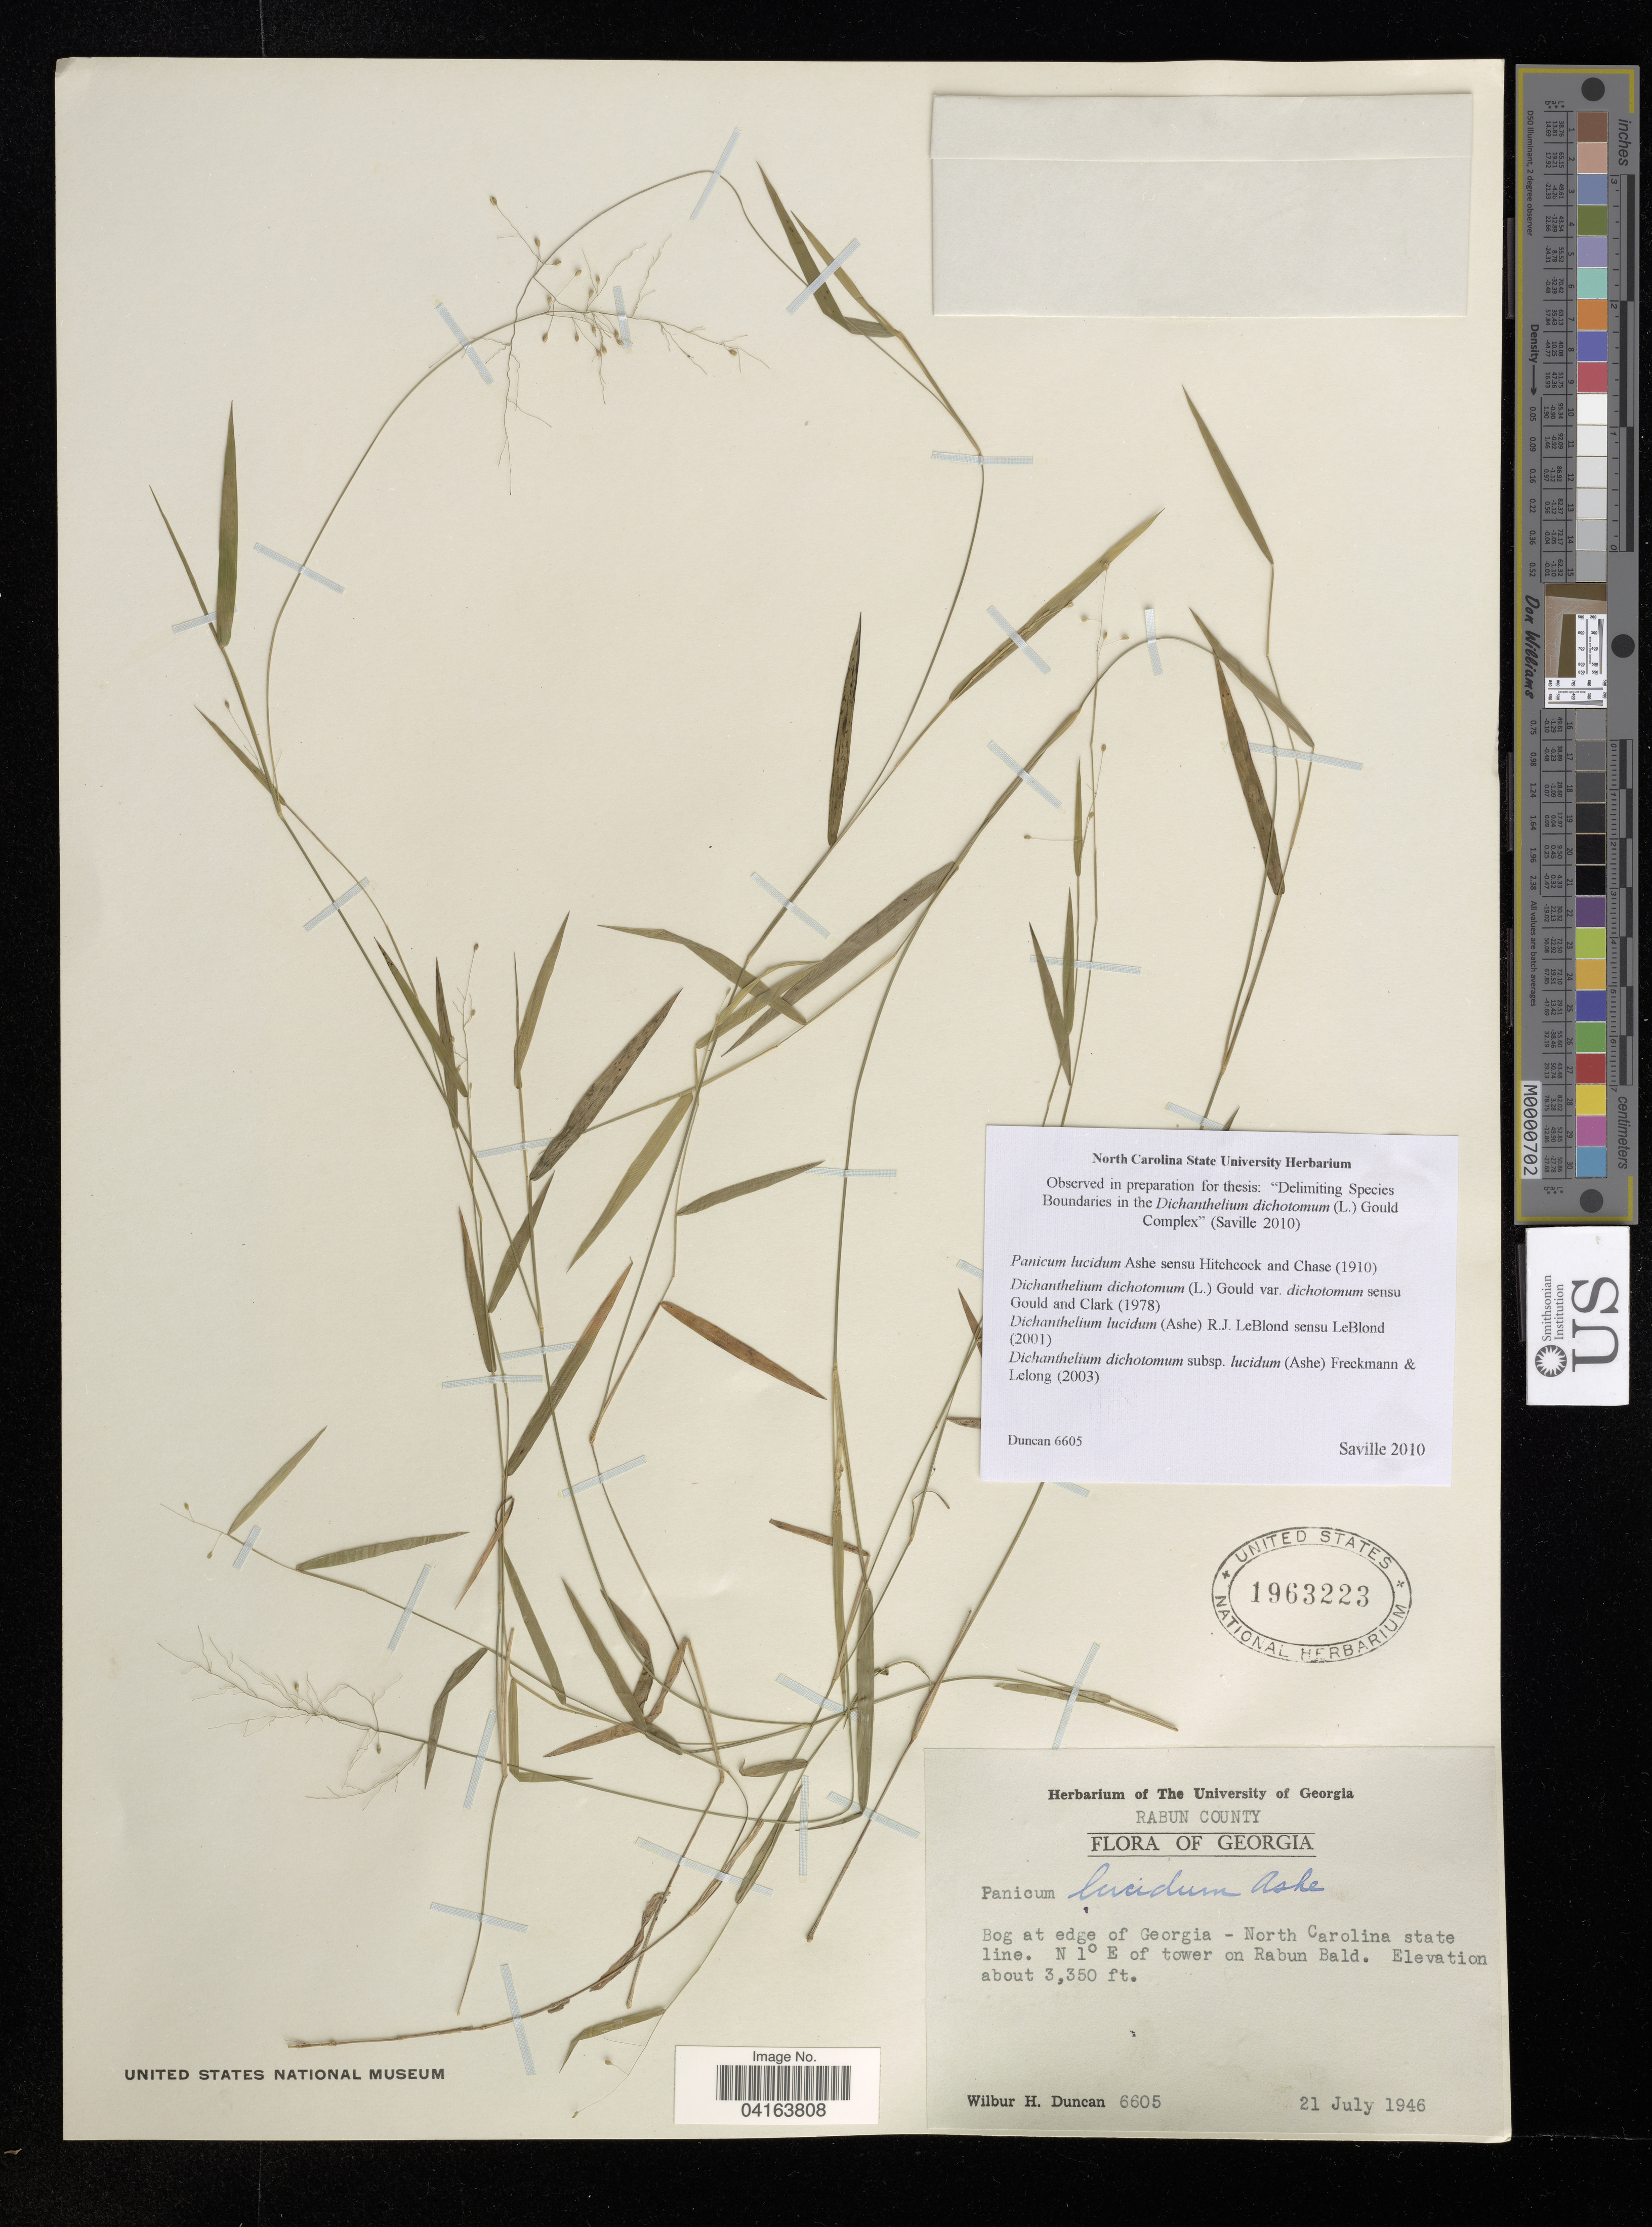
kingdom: Plantae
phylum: Tracheophyta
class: Liliopsida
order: Poales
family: Poaceae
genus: Dichanthelium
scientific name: Dichanthelium dichotomum subsp. lucidum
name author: (Ashe) Freckmann & Lelong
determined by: Saville, A. C., (NCSC), North Carolina State University (UNITED STATES)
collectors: W. H. Duncan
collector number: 6605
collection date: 1946-07-21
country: United States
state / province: Georgia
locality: Rabun County. At edge of Georgia - North Carolina state line.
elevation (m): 1021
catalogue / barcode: US 1963223